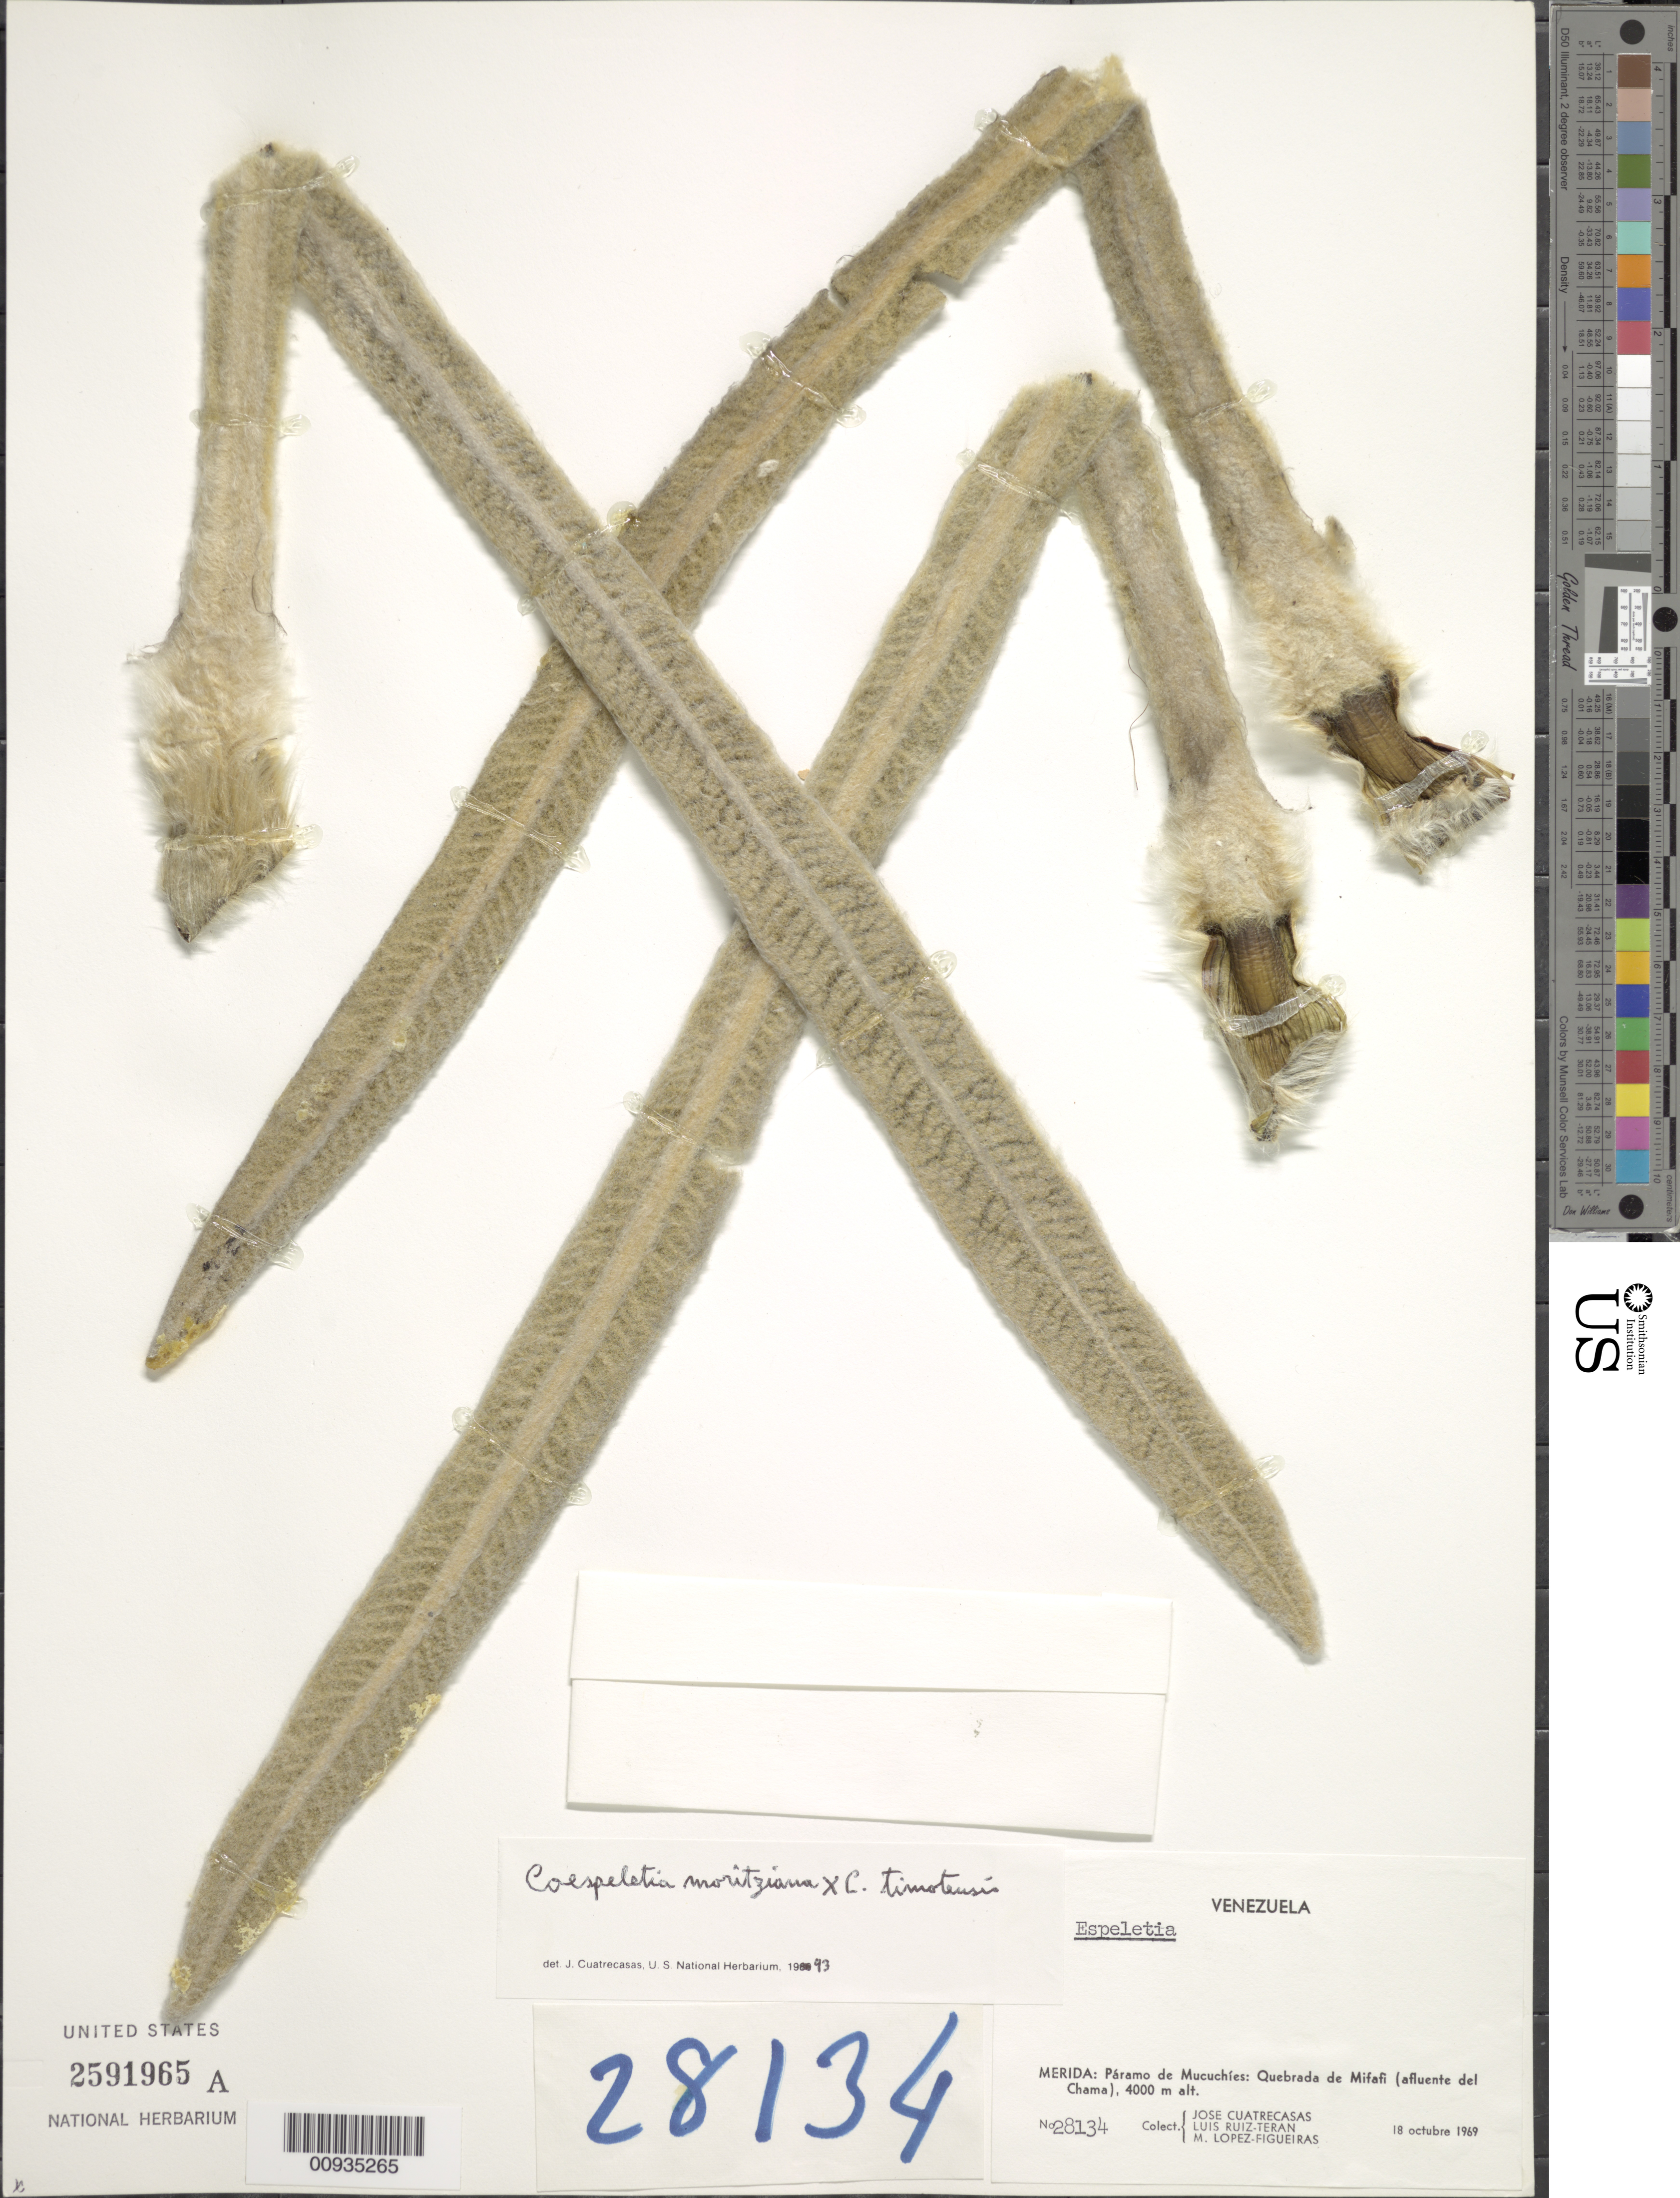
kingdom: Plantae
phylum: Tracheophyta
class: Magnoliopsida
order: Asterales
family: Asteraceae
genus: Coespeletia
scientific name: Coespeletia moritziana x C. timotensis (Cuatrec.) Cuatrec.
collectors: J. Cuatrecasas, L. Teran & M. López Figueiras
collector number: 28134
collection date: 1969-10-18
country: Venezuela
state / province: Mérida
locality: Paramo de Mucuchies: Quebrada de Mifafi (afluente del Chama)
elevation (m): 4000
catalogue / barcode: US 2591965A